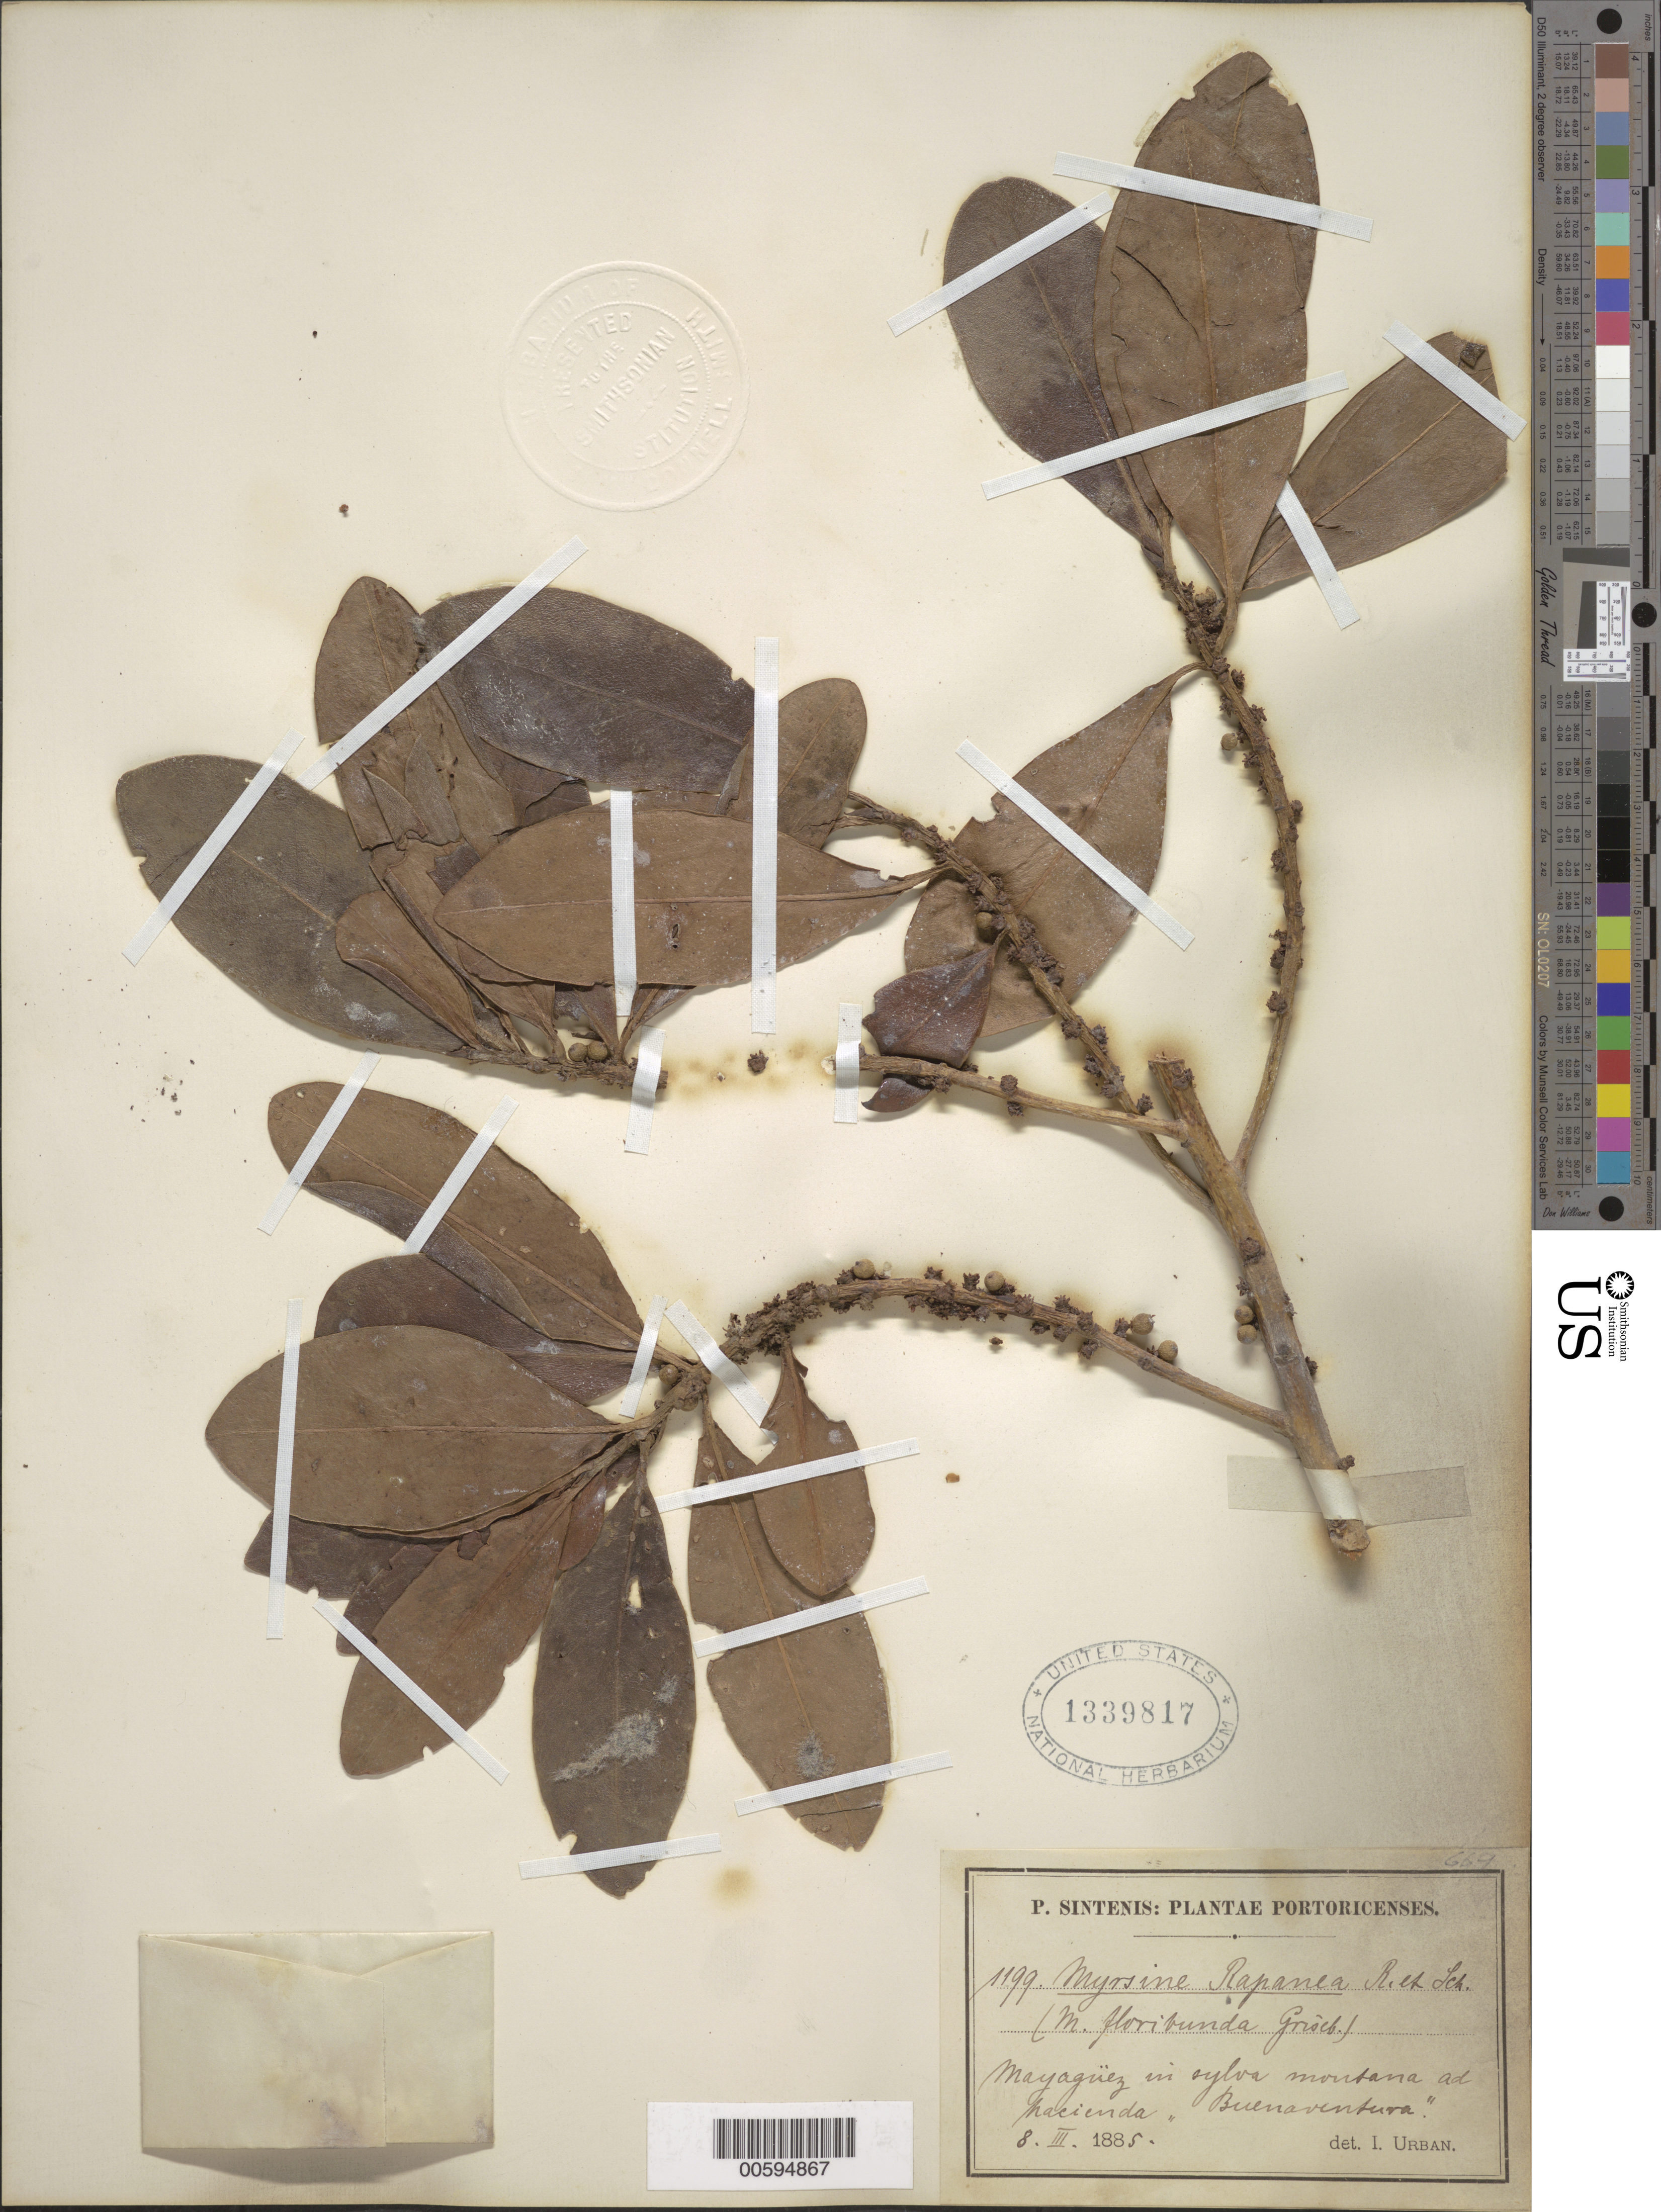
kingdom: Plantae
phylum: Tracheophyta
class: Magnoliopsida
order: Ericales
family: Primulaceae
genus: Myrsine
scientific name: Myrsine rapanea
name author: Roem. & Schult.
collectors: P. Sintenis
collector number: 1199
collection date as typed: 08 Mar 1885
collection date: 1885-03-08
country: Puerto Rico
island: Greater Antilles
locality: Mayagüez, in sylva montana ad hacienda Buenaventura.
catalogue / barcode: US 1339817